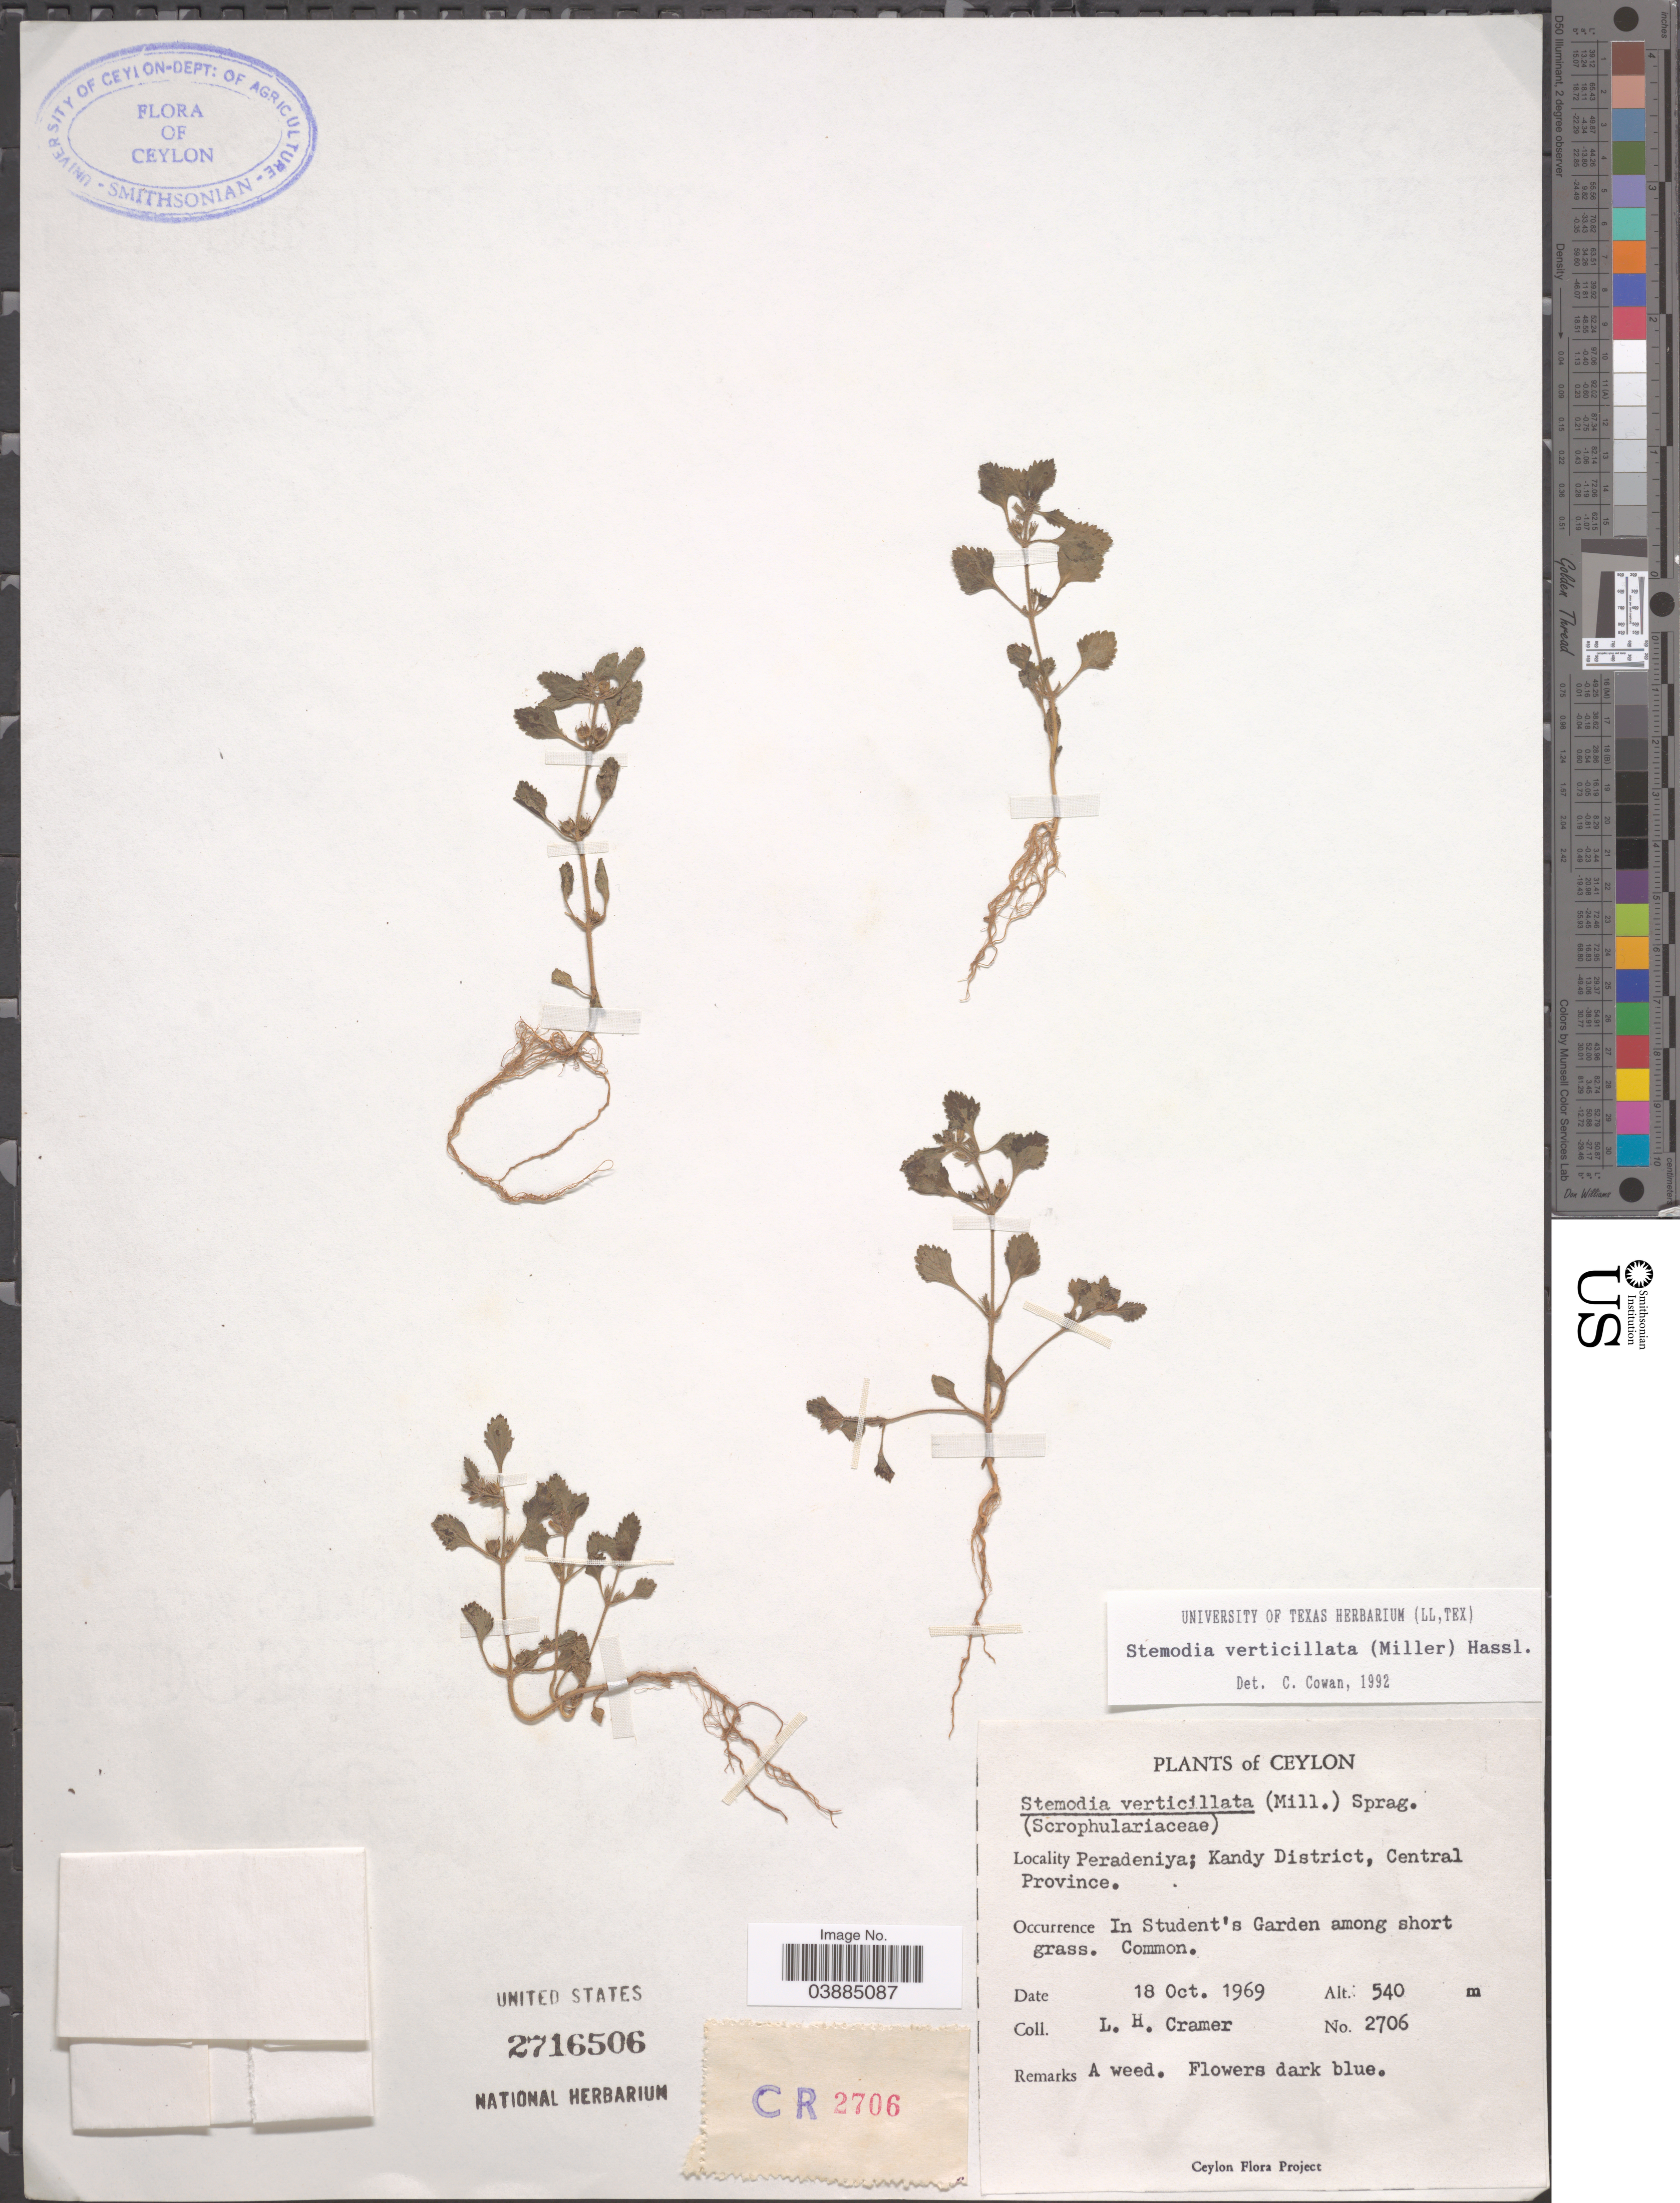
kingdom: Plantae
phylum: Tracheophyta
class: Magnoliopsida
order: Lamiales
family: Plantaginaceae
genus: Stemodia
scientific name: Stemodia verticillata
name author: (Mill.) Hassl.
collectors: L. H. Cramer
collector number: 2706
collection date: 1969-10-18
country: Sri Lanka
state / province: Central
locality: Ceylon. Peradeniya; Kandy District. In Student's Garden among short grass.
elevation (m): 540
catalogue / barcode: US 2716506